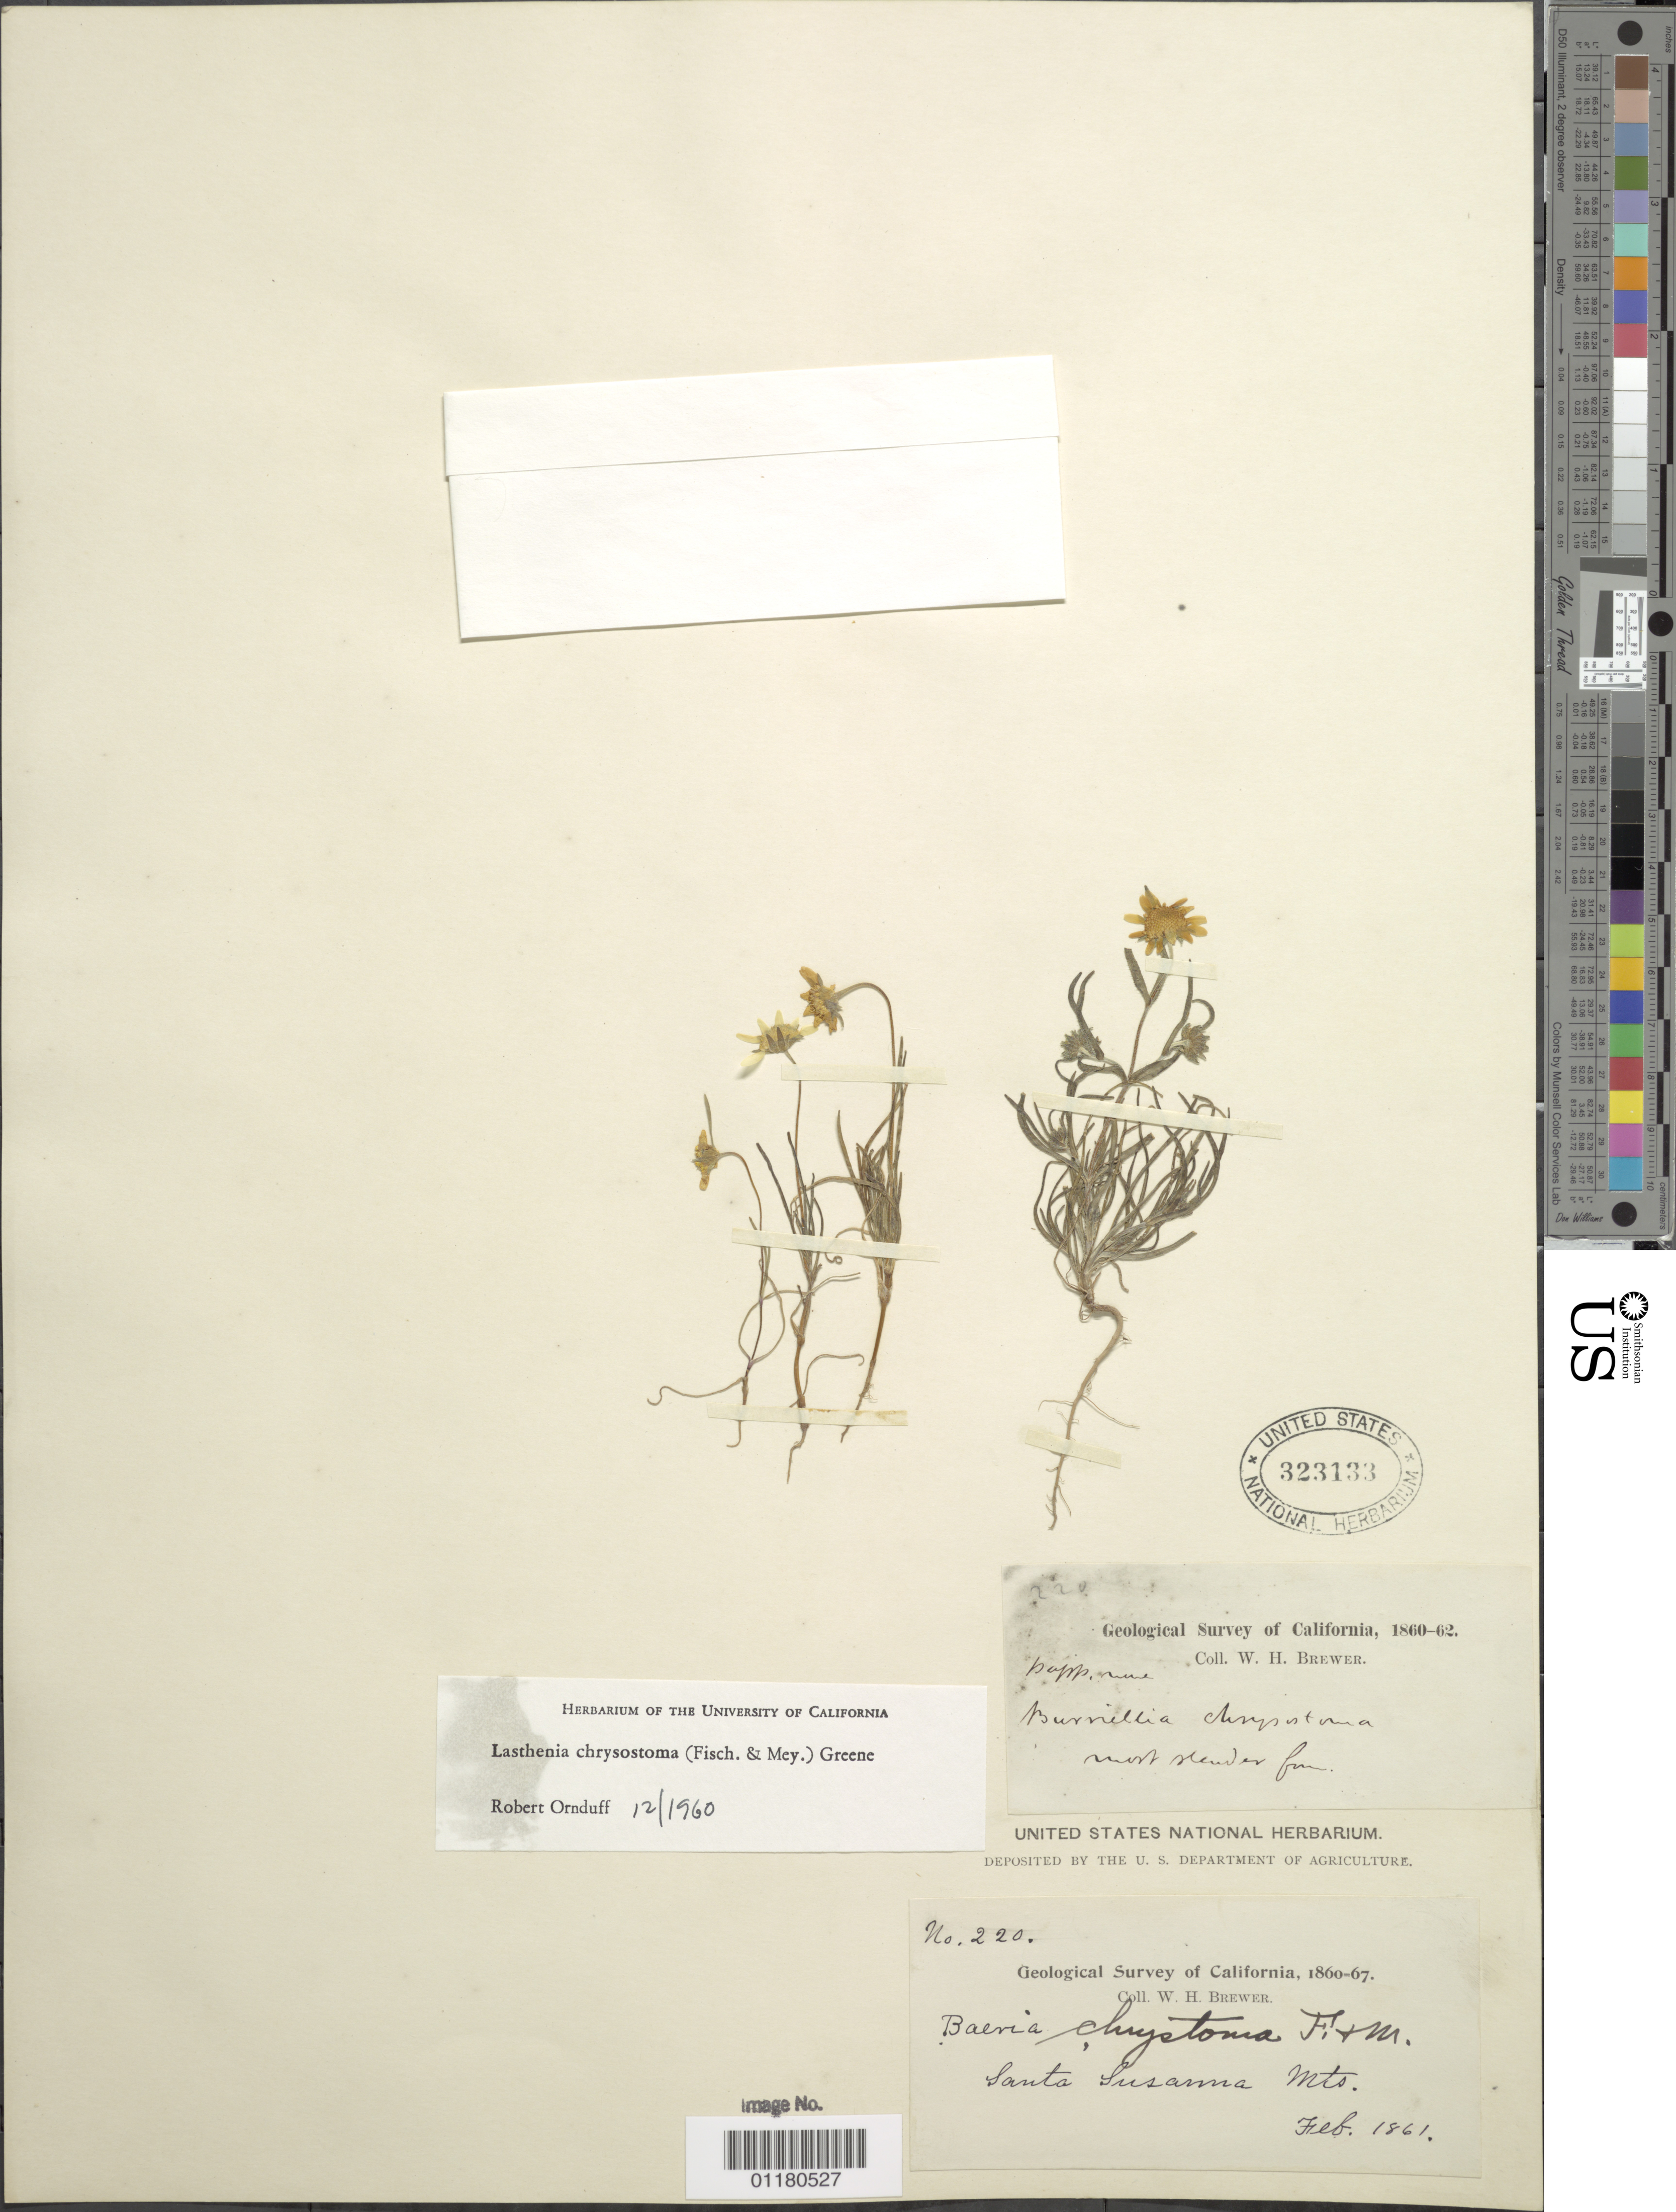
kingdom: Plantae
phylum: Tracheophyta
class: Magnoliopsida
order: Asterales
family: Asteraceae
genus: Lasthenia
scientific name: Lasthenia chrysostoma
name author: (Fisch. & C.A. Mey.) Greene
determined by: Ornduff, R.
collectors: W. H. Brewer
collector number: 220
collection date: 1861-02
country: United States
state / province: California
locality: Santa Susanna Mts.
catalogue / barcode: US 323133